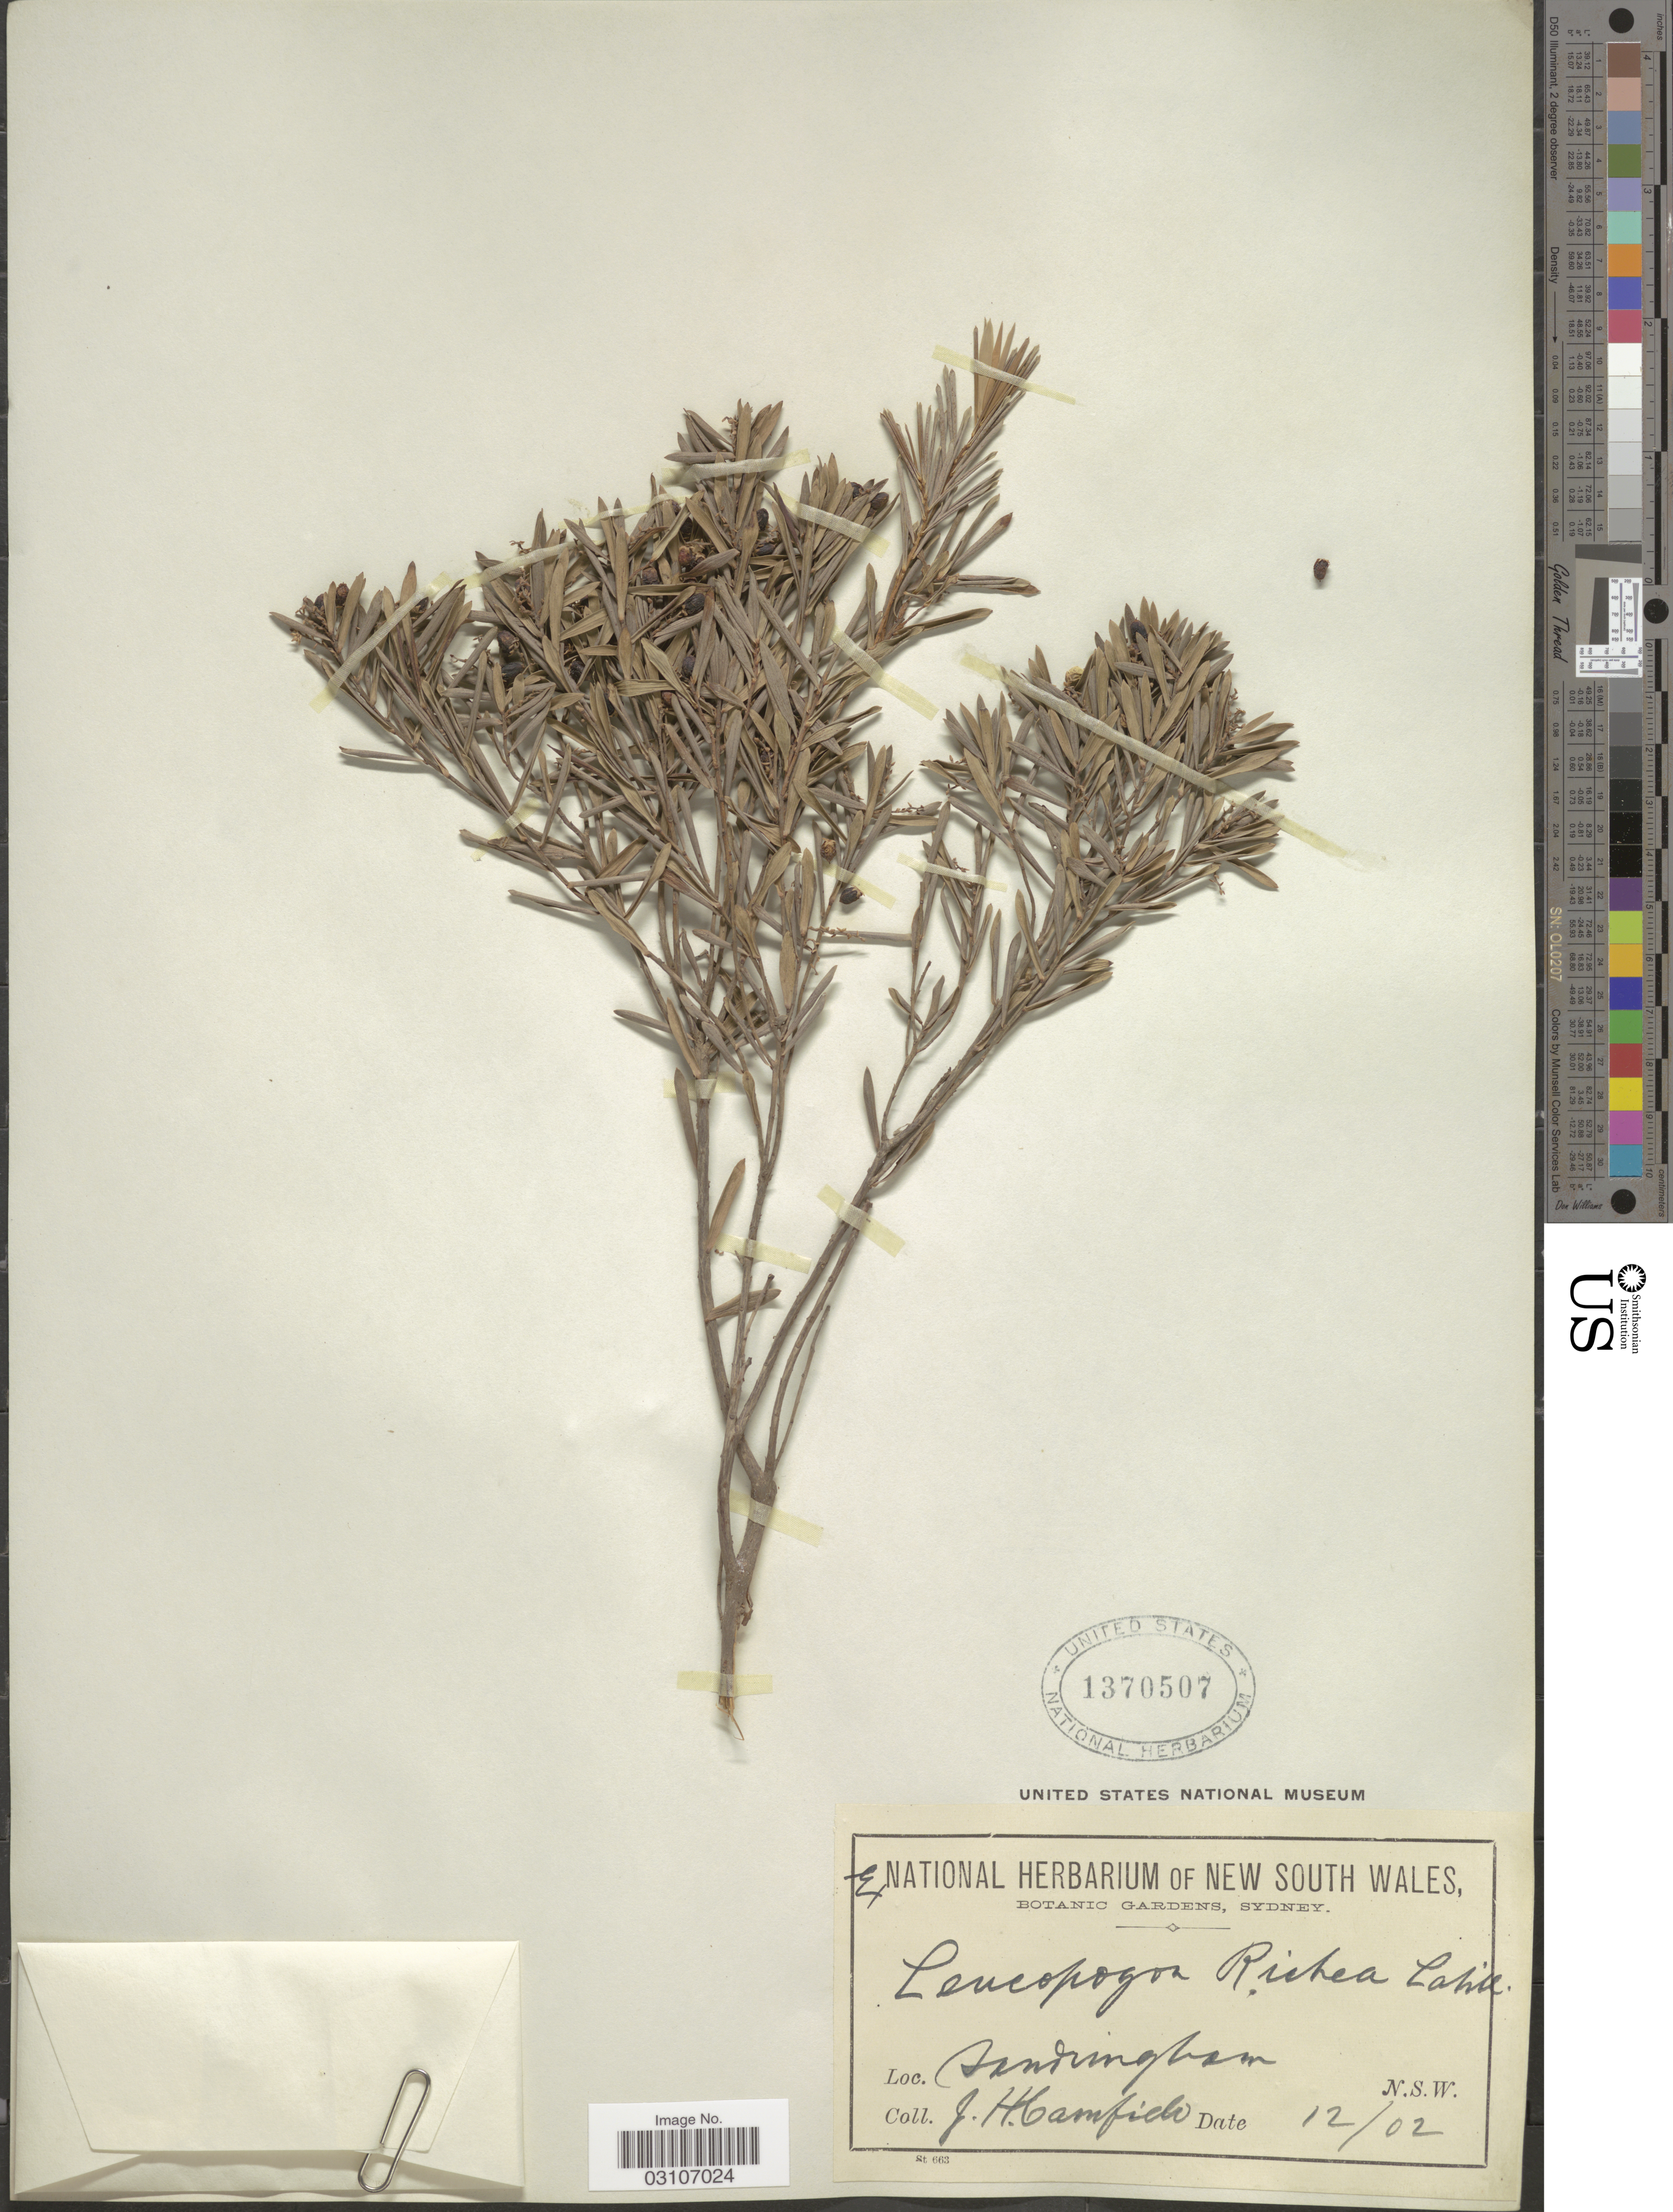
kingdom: Plantae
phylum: Tracheophyta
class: Magnoliopsida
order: Ericales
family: Ericaceae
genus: Leucopogon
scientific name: Leucopogon richei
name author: R. Br.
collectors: J. Camfield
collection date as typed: Transcribed d/m/y: /12/02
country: Australia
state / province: New South Wales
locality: Sandringham.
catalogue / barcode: US 1370507